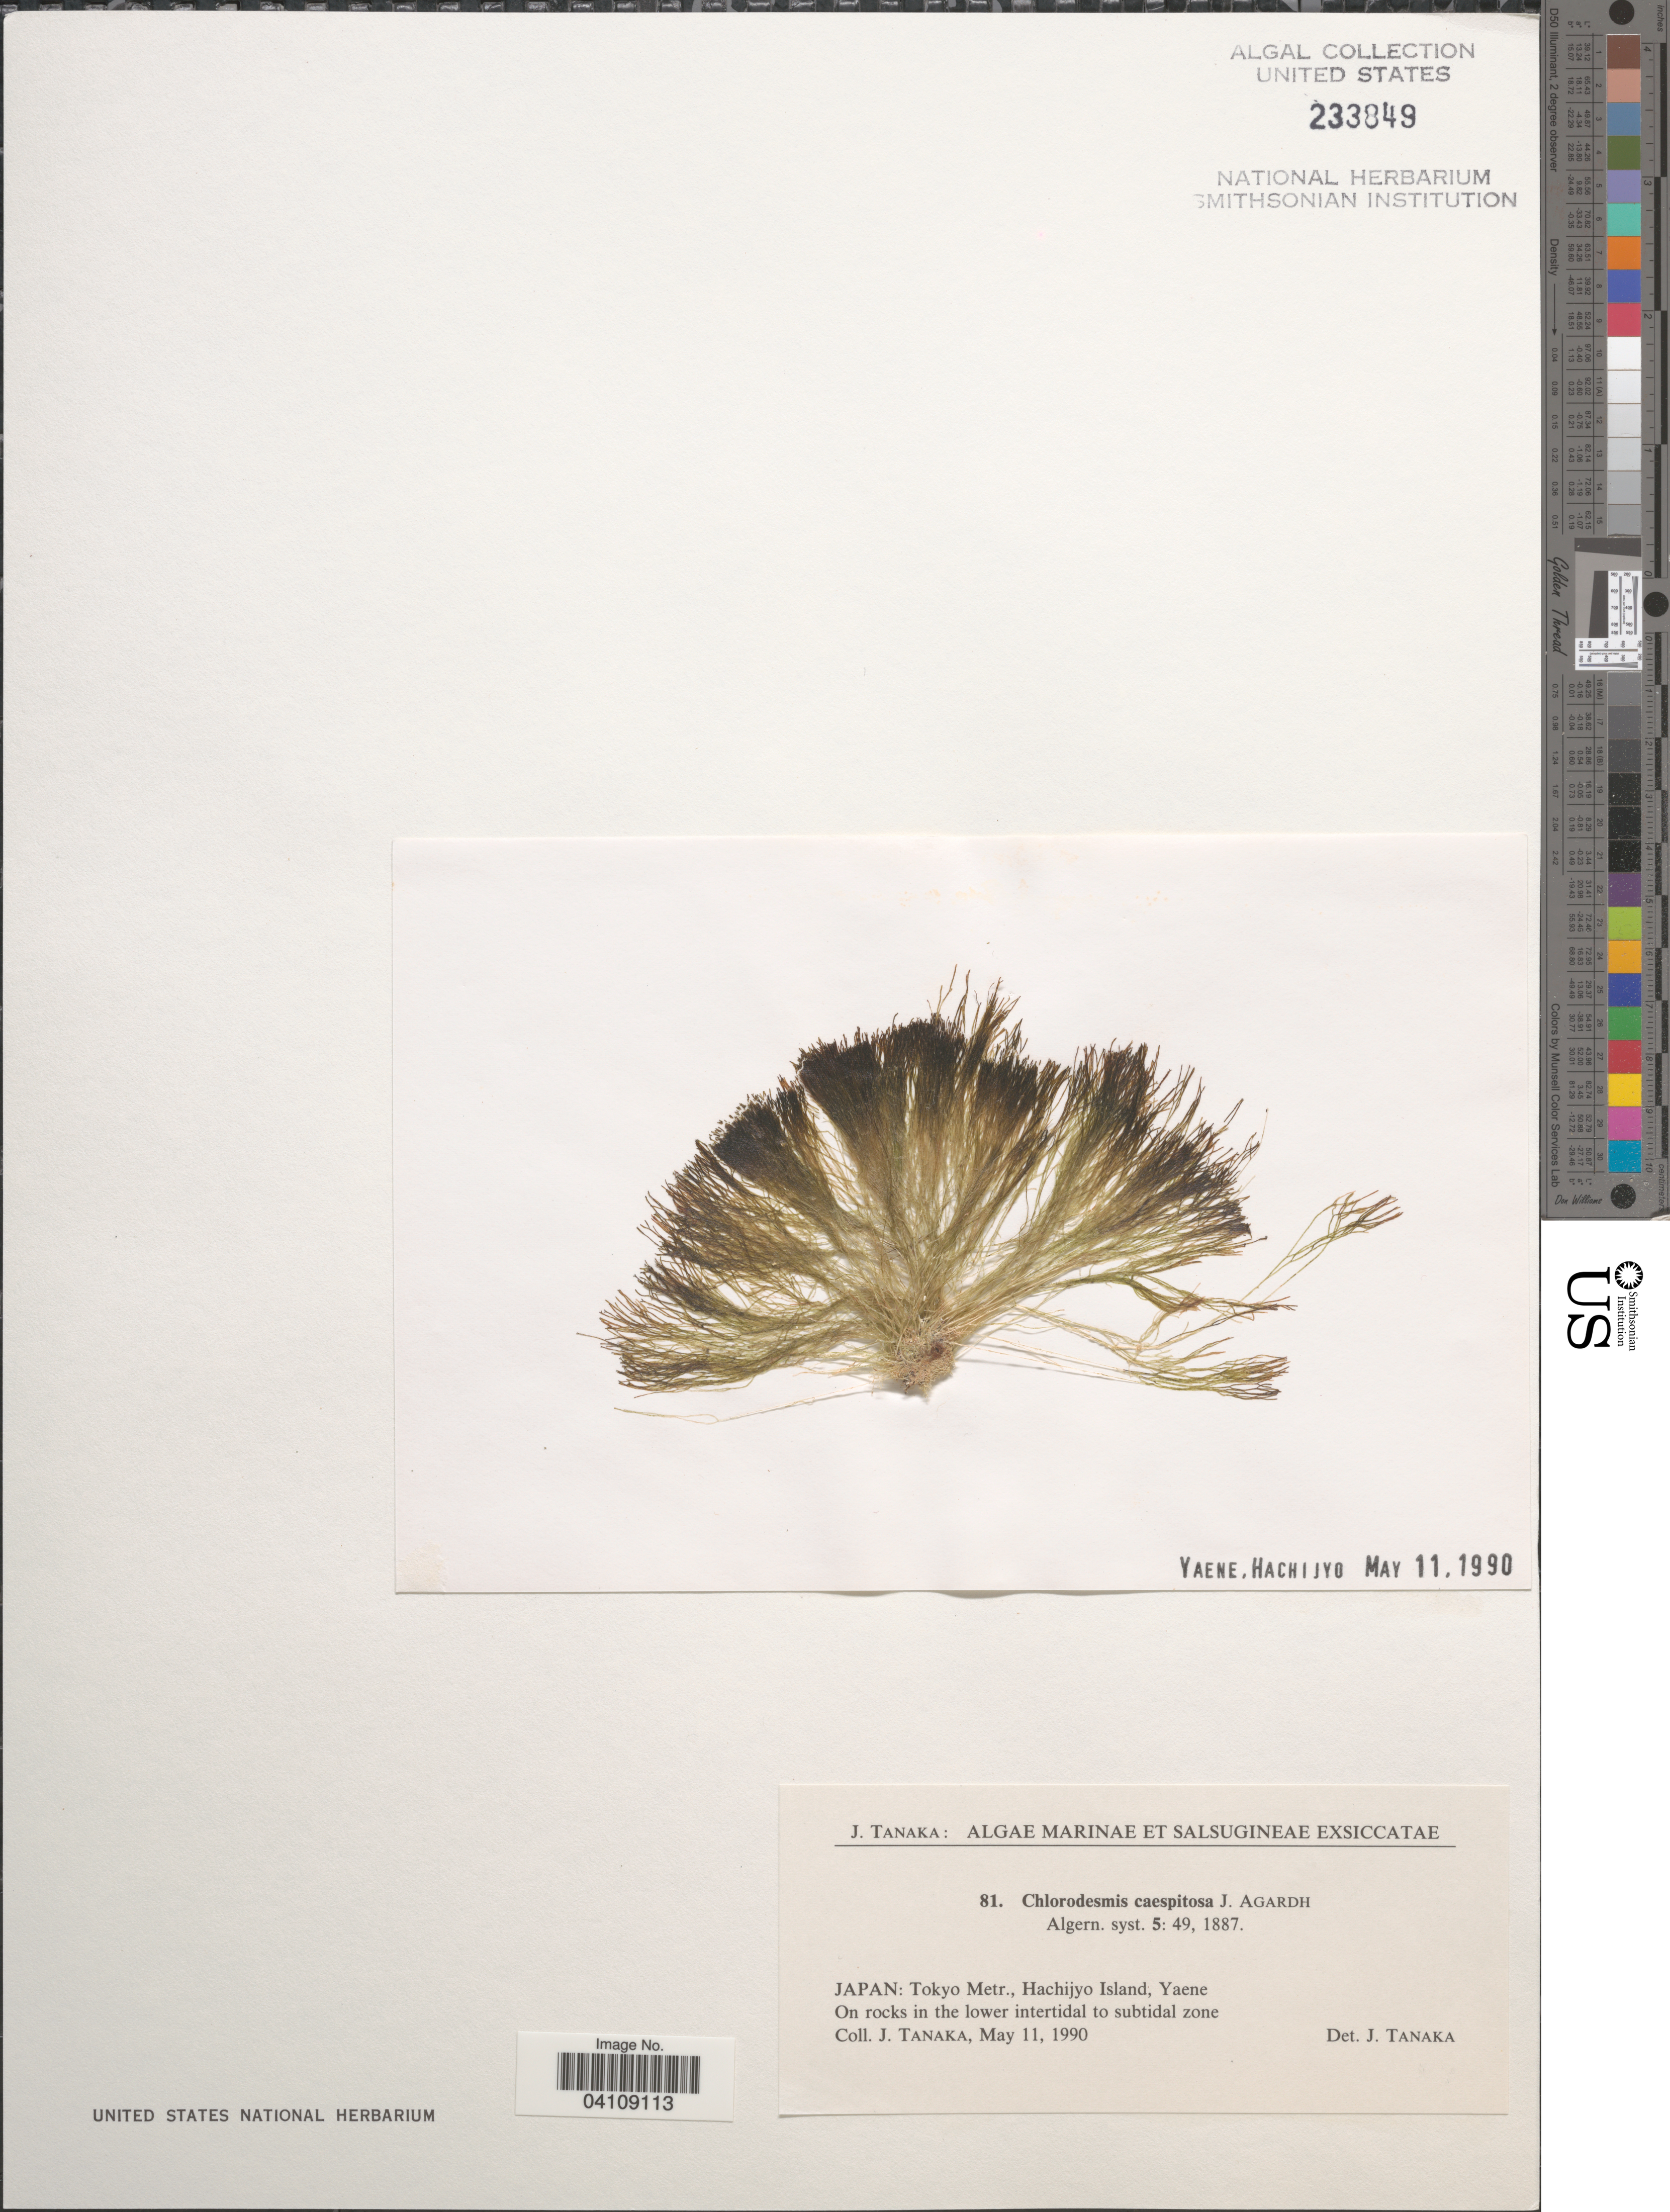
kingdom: Plantae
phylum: Chlorophyta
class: Ulvophyceae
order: Bryopsidales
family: Udoteaceae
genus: Chlorodesmis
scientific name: Chlorodesmis caespitosa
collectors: J. Tanaka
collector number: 81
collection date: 1990-05-11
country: Japan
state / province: Tokyo, Federal City of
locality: Tokyo Metr., Hachijyo Island, Yaene.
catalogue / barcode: US 233849